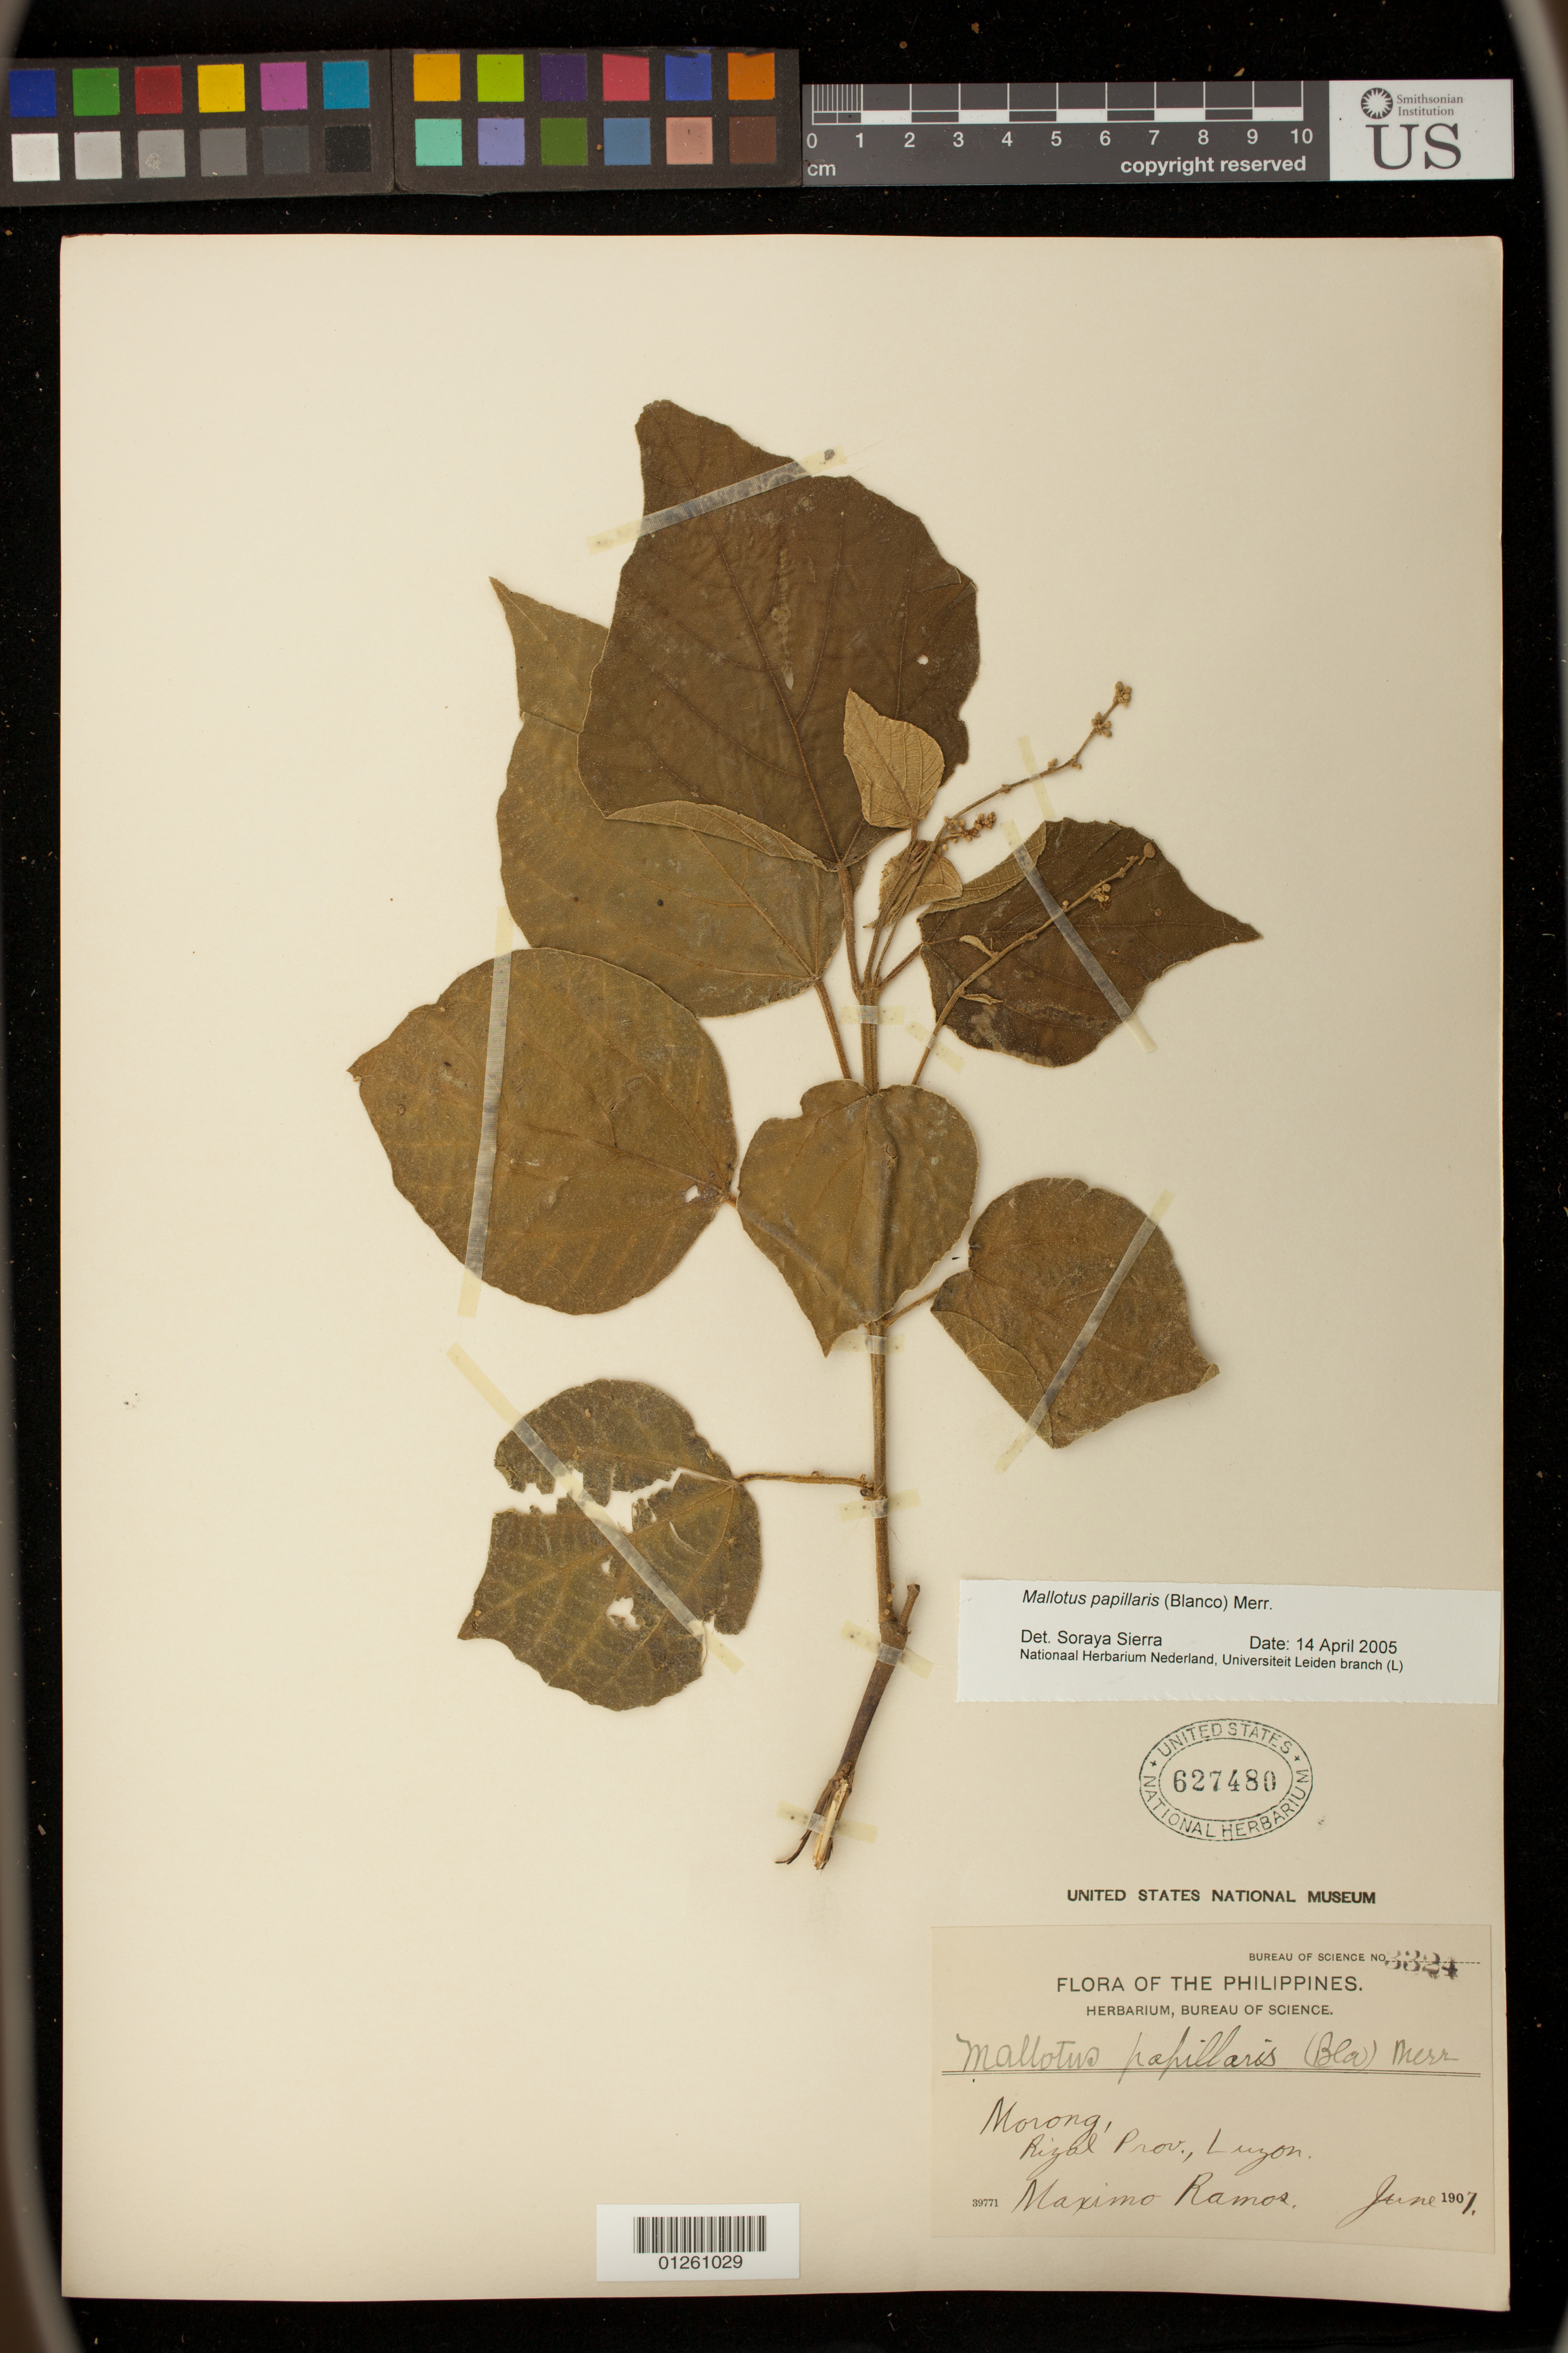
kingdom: Plantae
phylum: Tracheophyta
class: Magnoliopsida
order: Malpighiales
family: Euphorbiaceae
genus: Mallotus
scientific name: Mallotus papillaris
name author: (Blanco) Merr.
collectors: M. Ramos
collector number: Bur. Sci. 3324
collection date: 1907-06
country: Philippines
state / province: Calabarzon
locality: Morong, Rizal Prov, Luzon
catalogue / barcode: US 627480